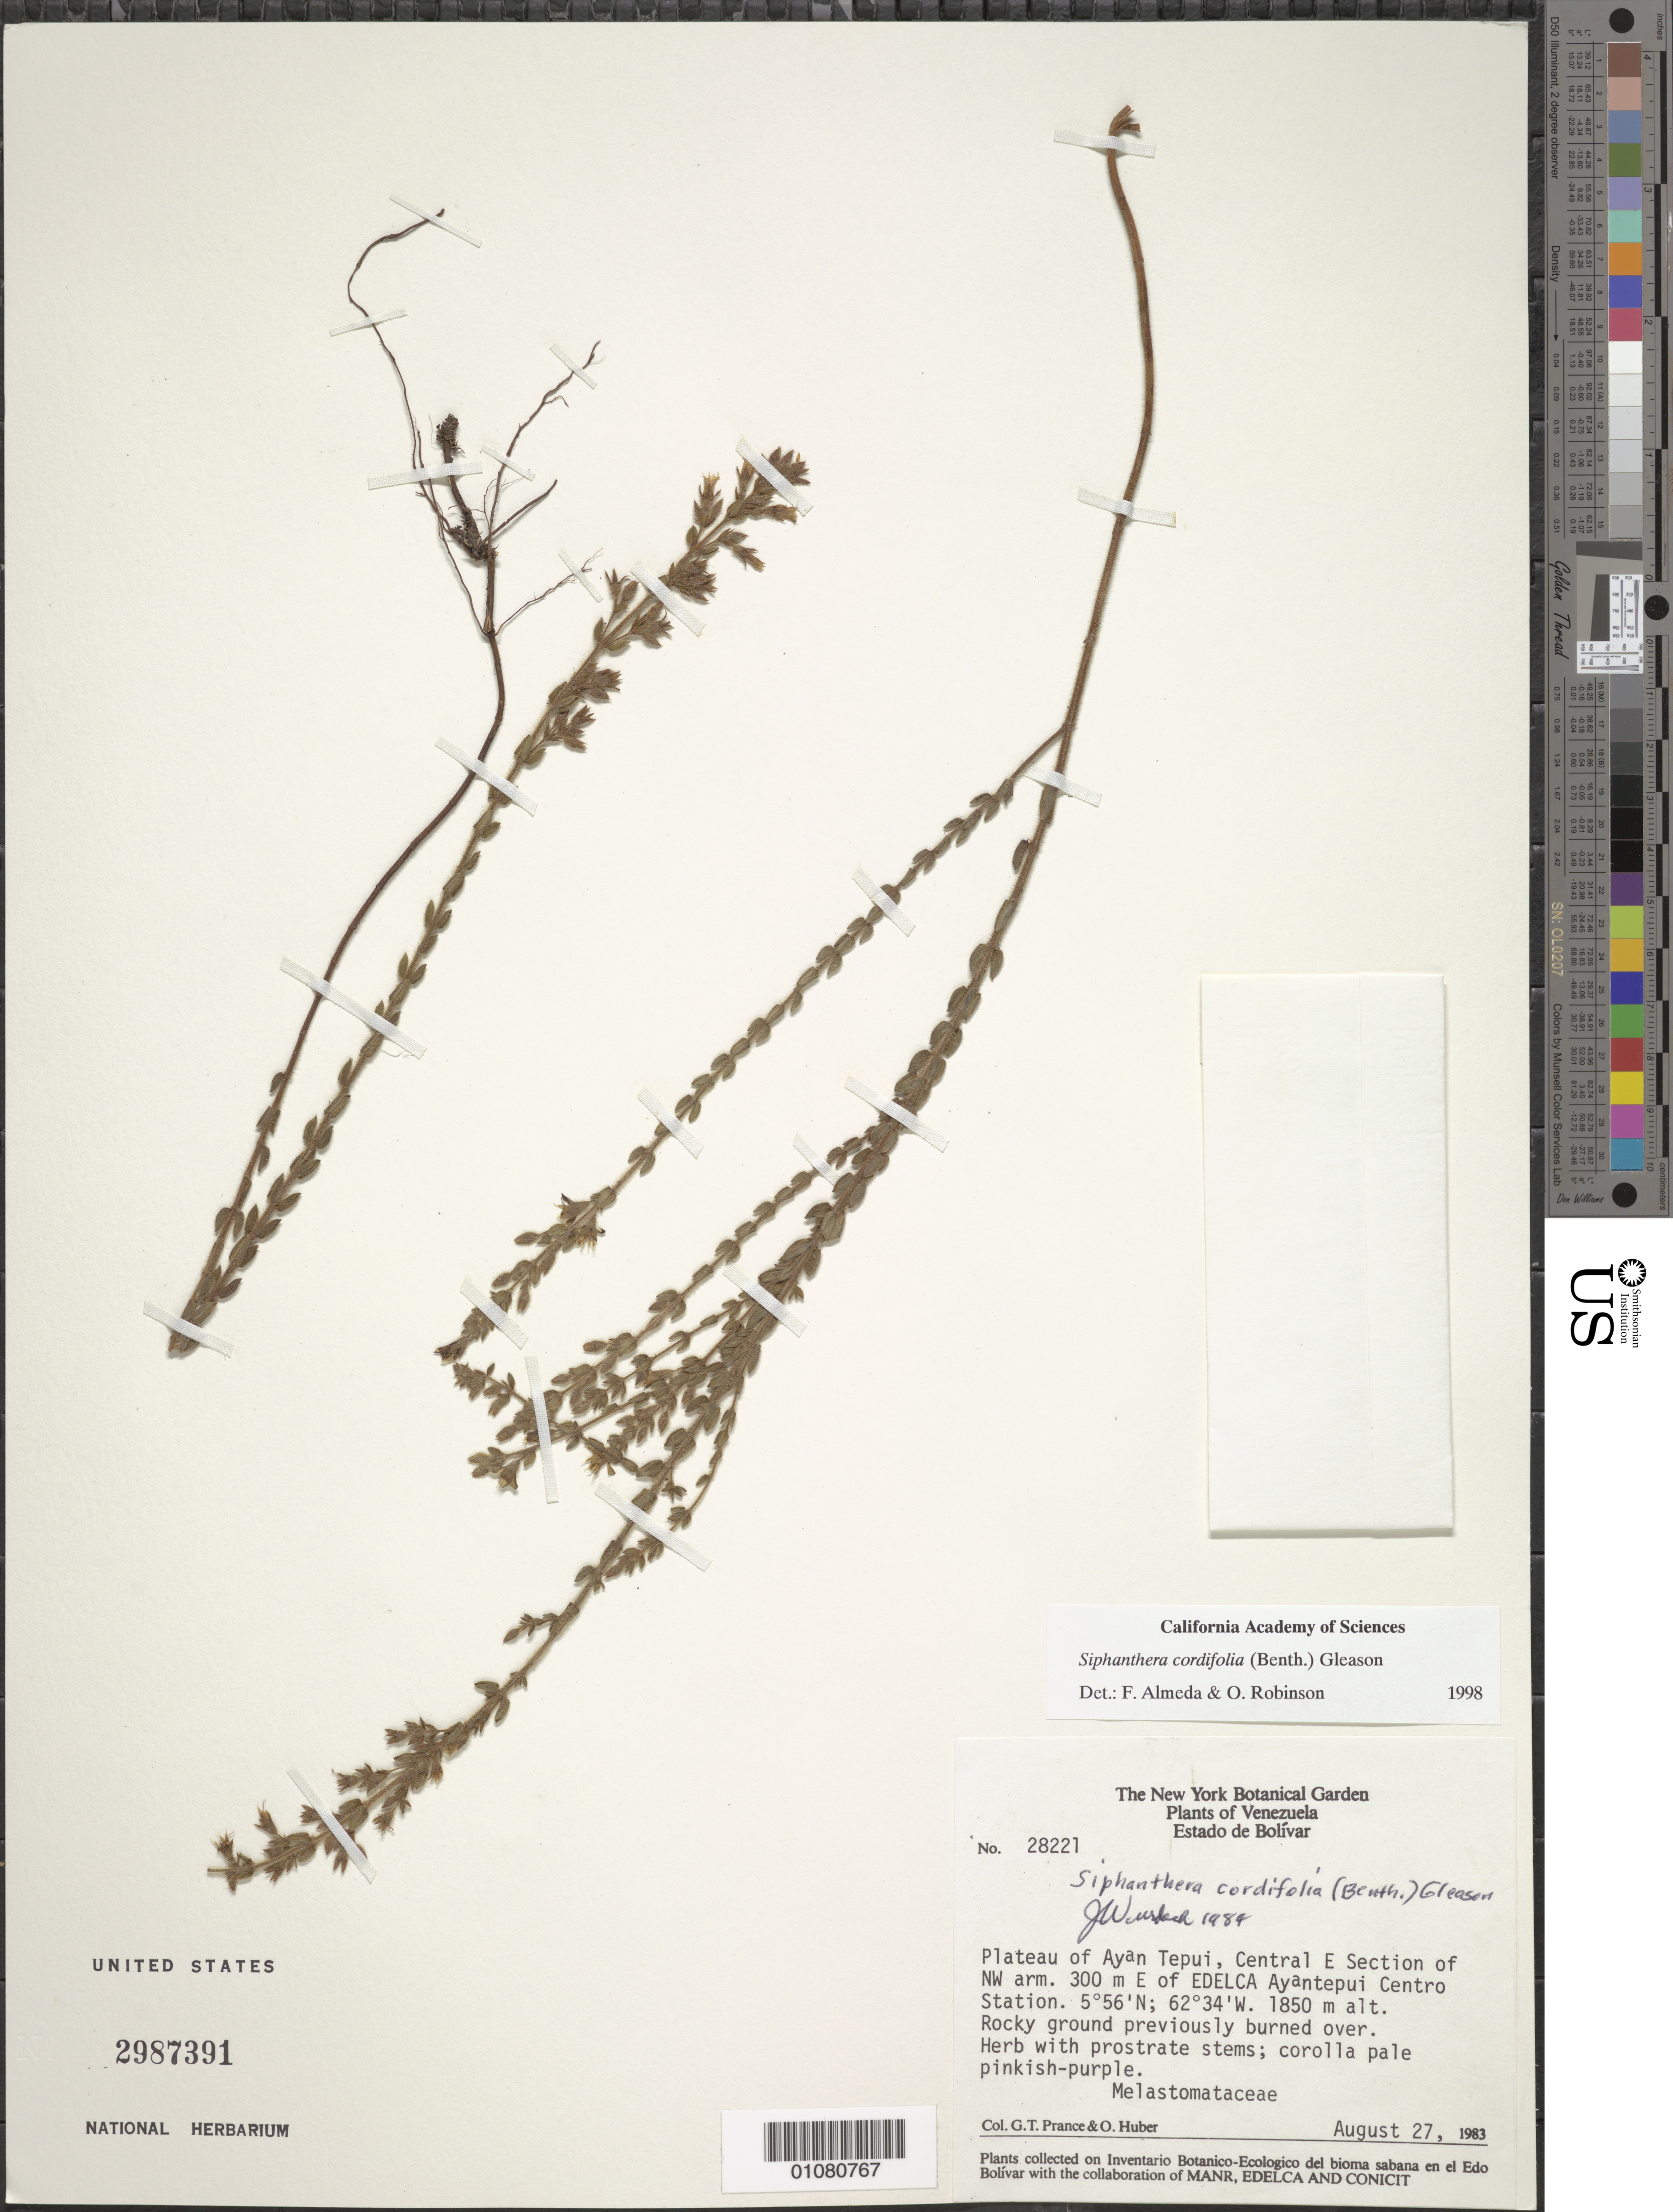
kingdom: Plantae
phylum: Tracheophyta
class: Magnoliopsida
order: Myrtales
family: Melastomataceae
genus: Siphanthera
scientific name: Siphanthera cordifolia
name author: (Benth.) Gleason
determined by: Almeda, F.; Robinson, O.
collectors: G. T. Prance & O. Huber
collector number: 28221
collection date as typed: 27-Aug-83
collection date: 1983-08-27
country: Venezuela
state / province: Bolívar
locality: Auyan tepuí plateau, Central E section of NW arm. 300 m E of EDELAC Aantepuí-Centro Station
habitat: Rocky ground previously burned over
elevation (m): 1850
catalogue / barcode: US 2987391